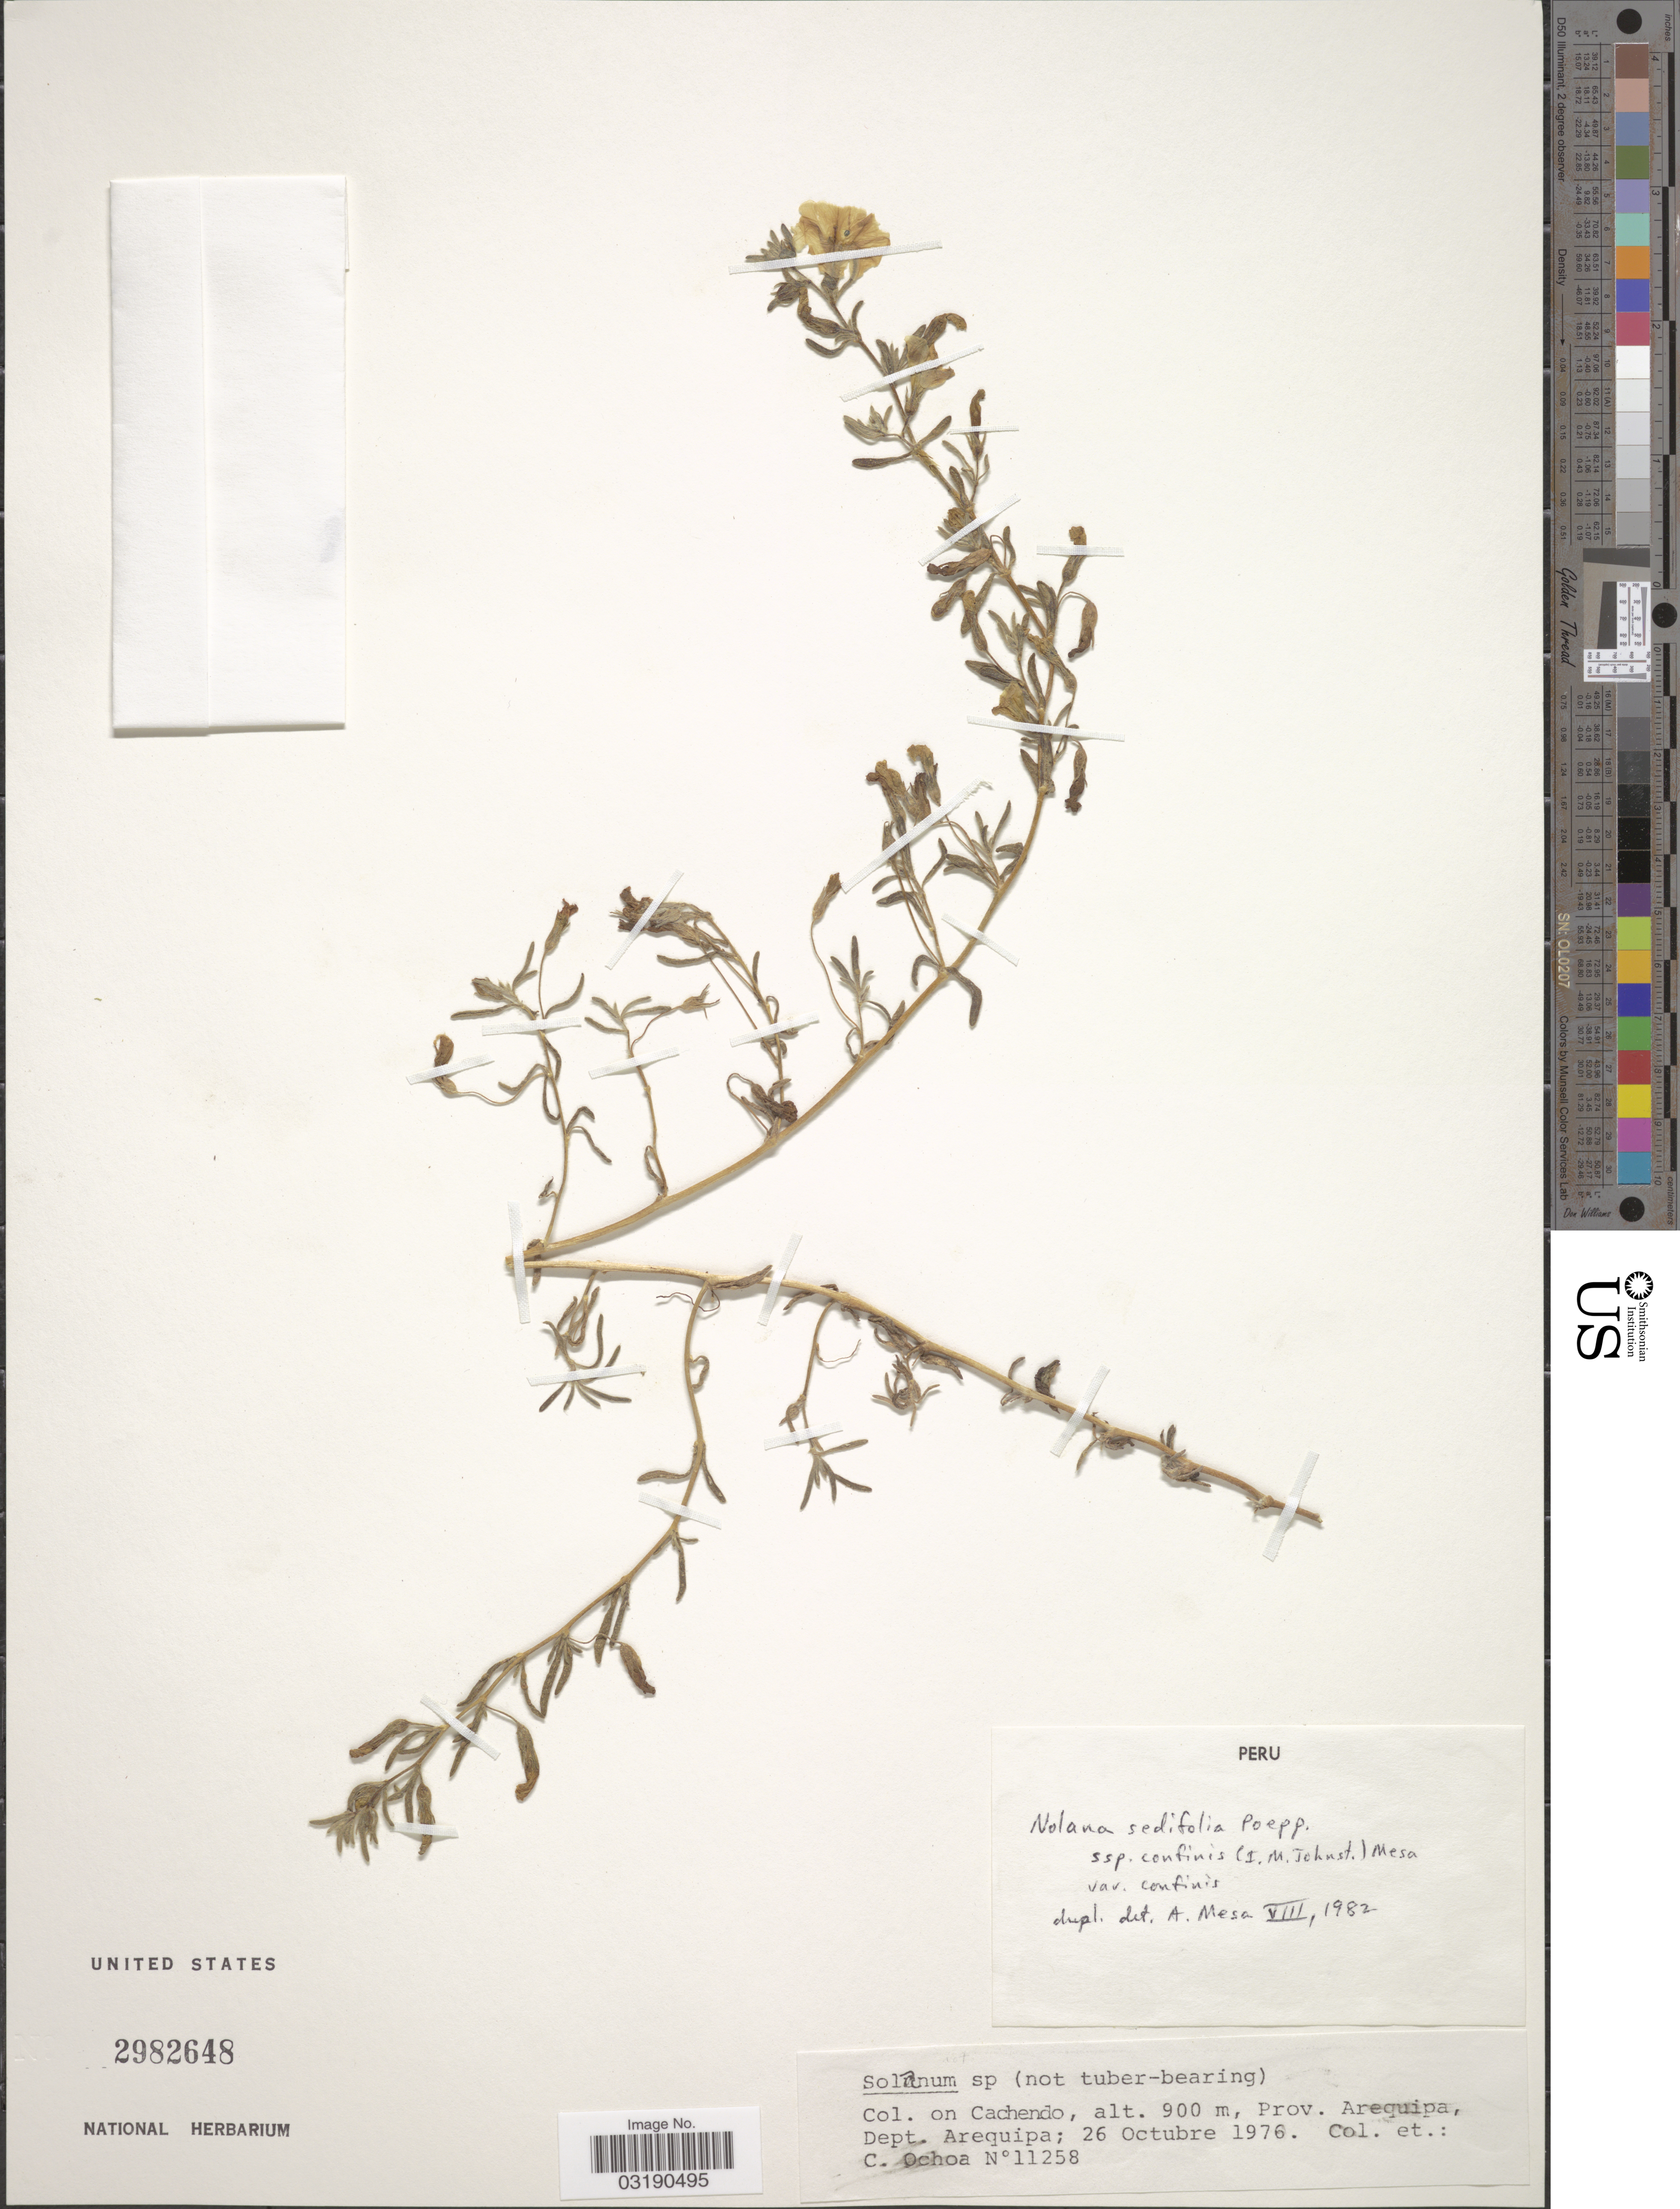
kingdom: Plantae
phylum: Tracheophyta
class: Magnoliopsida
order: Solanales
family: Solanaceae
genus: Nolana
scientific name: Nolana confinis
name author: (I.M. Johnst.) I.M. Johnst.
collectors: C. Ochoa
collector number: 11258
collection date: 1976-10-26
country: Peru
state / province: Arequipa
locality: On Cachendo, Prov. Arequipa, Dept. Arequipa.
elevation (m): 900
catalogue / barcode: US 2982648